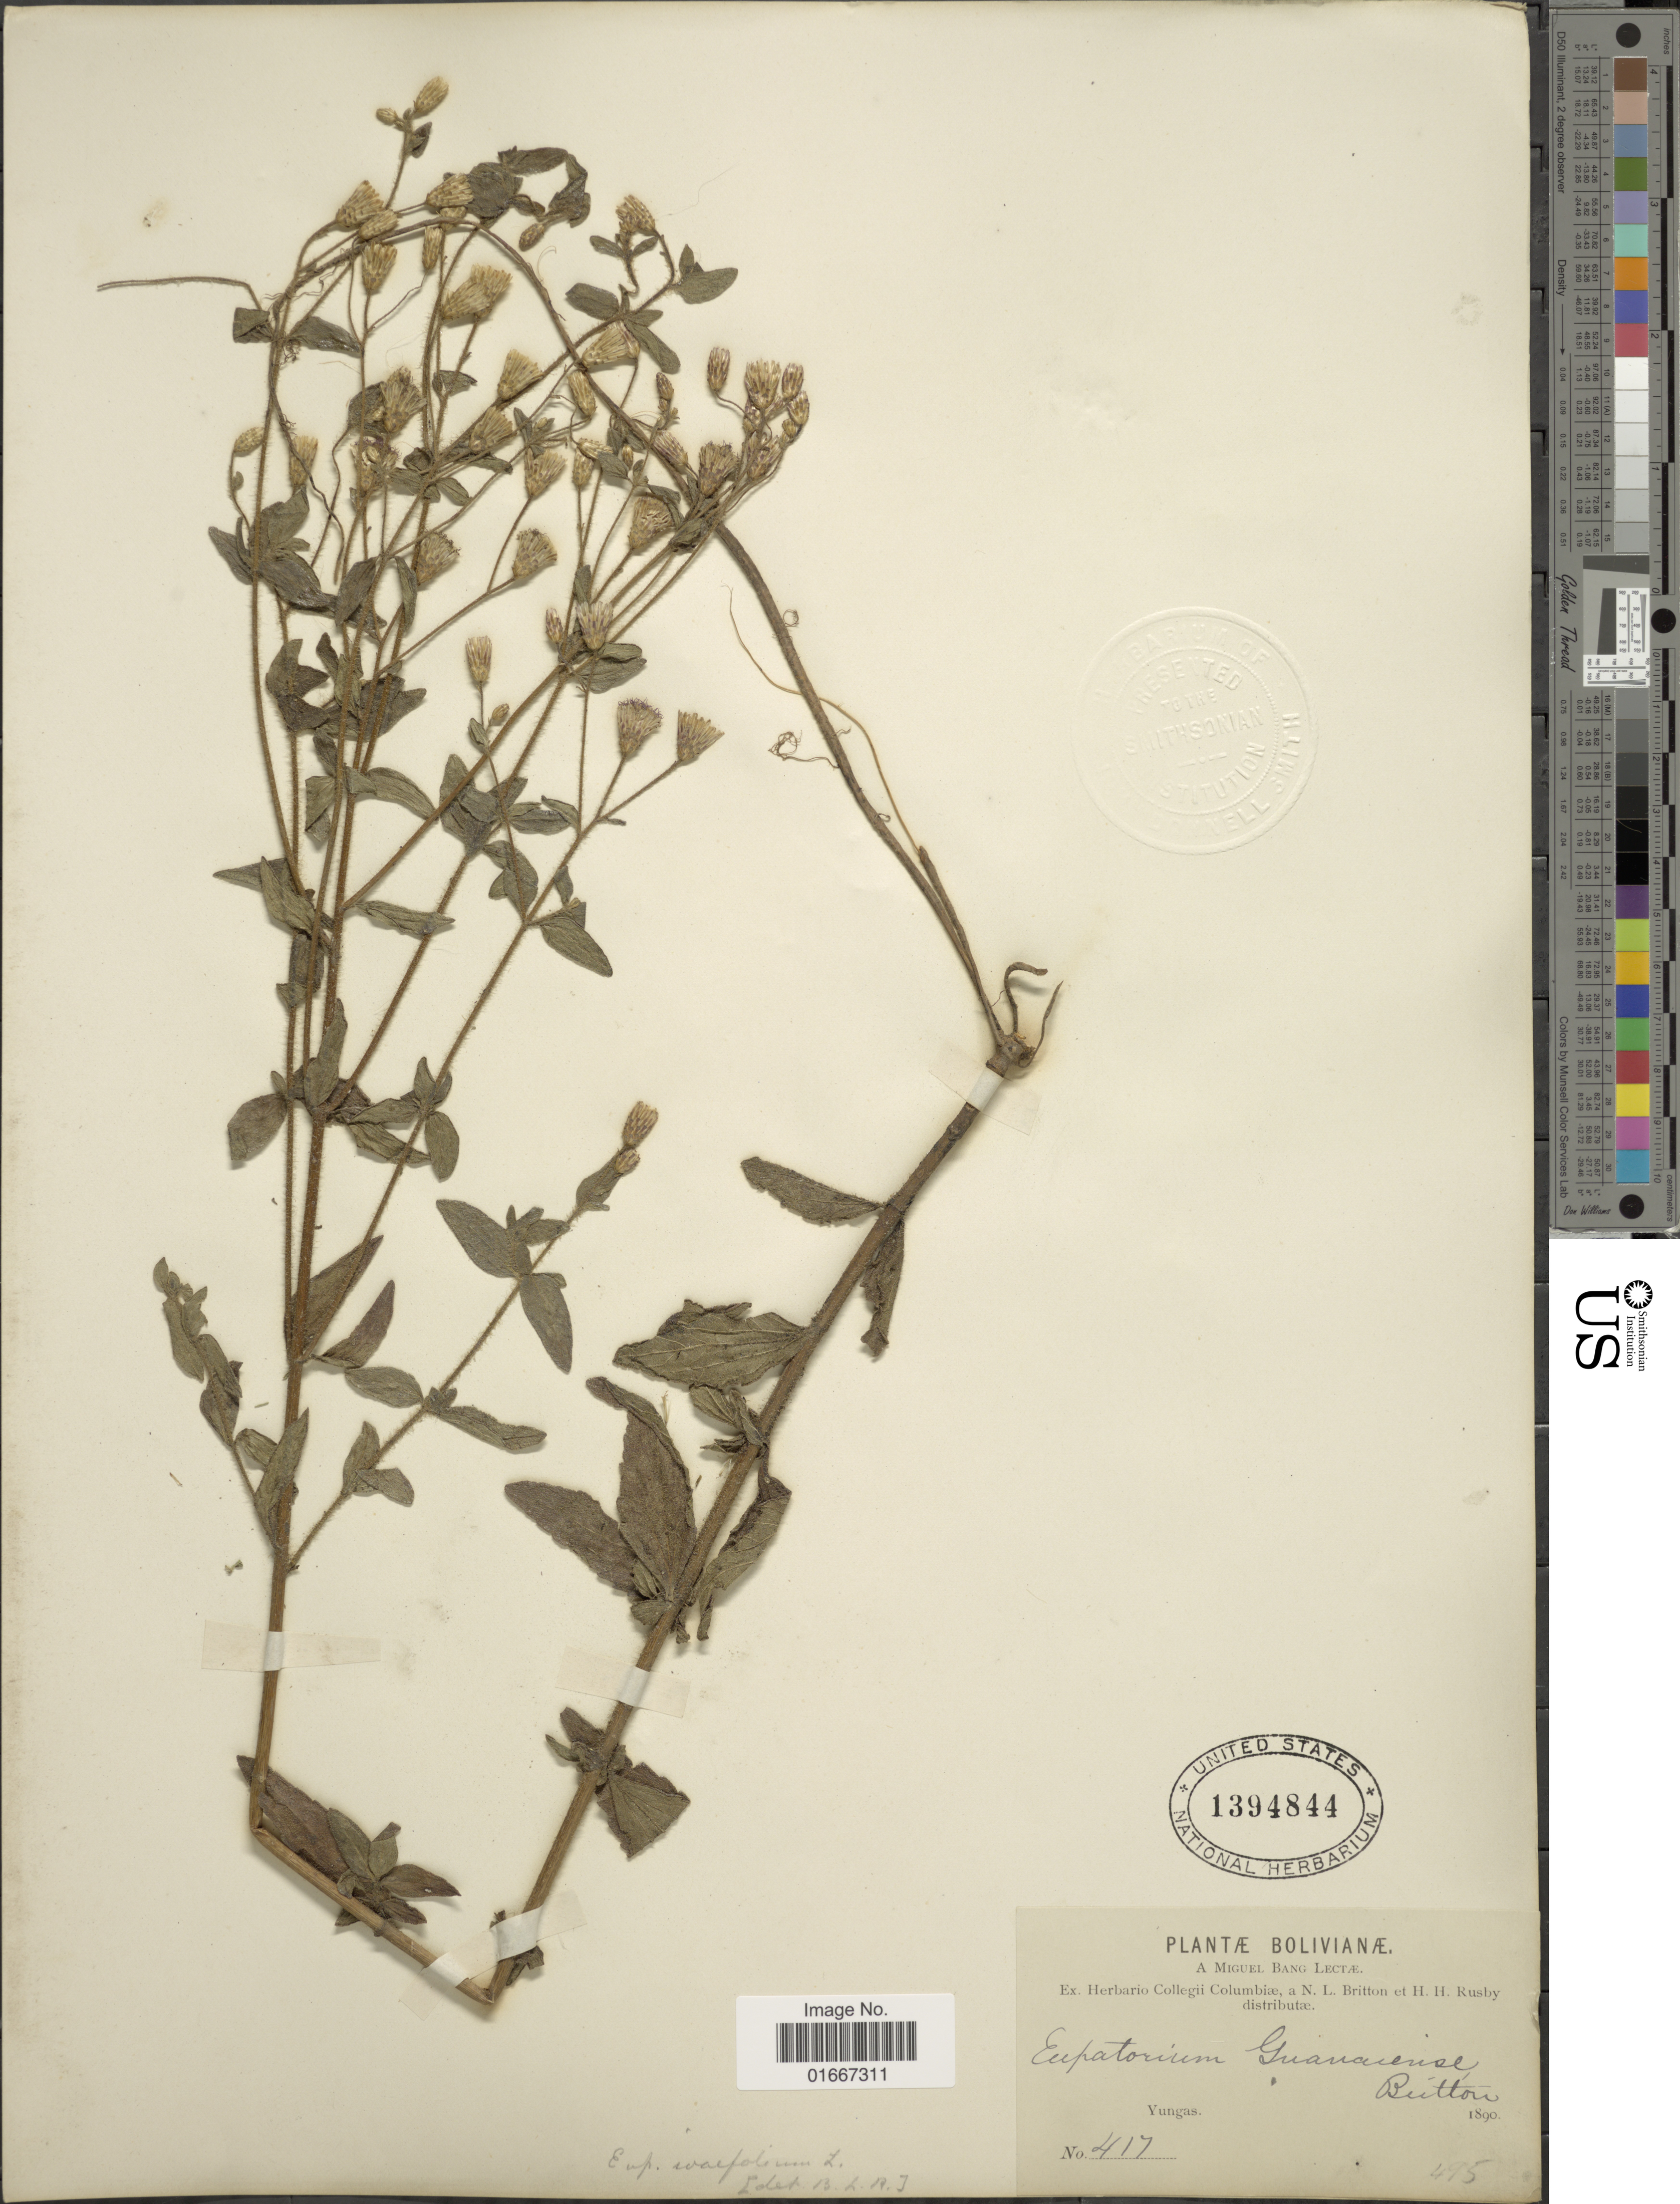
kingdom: Plantae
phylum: Tracheophyta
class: Magnoliopsida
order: Asterales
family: Asteraceae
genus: Chromolaena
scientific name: Chromolaena ivaefolia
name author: (L.) R.M. King & H. Rob.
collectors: M. Bang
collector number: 417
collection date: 1890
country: Bolivia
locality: Yungas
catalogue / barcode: US 1394844